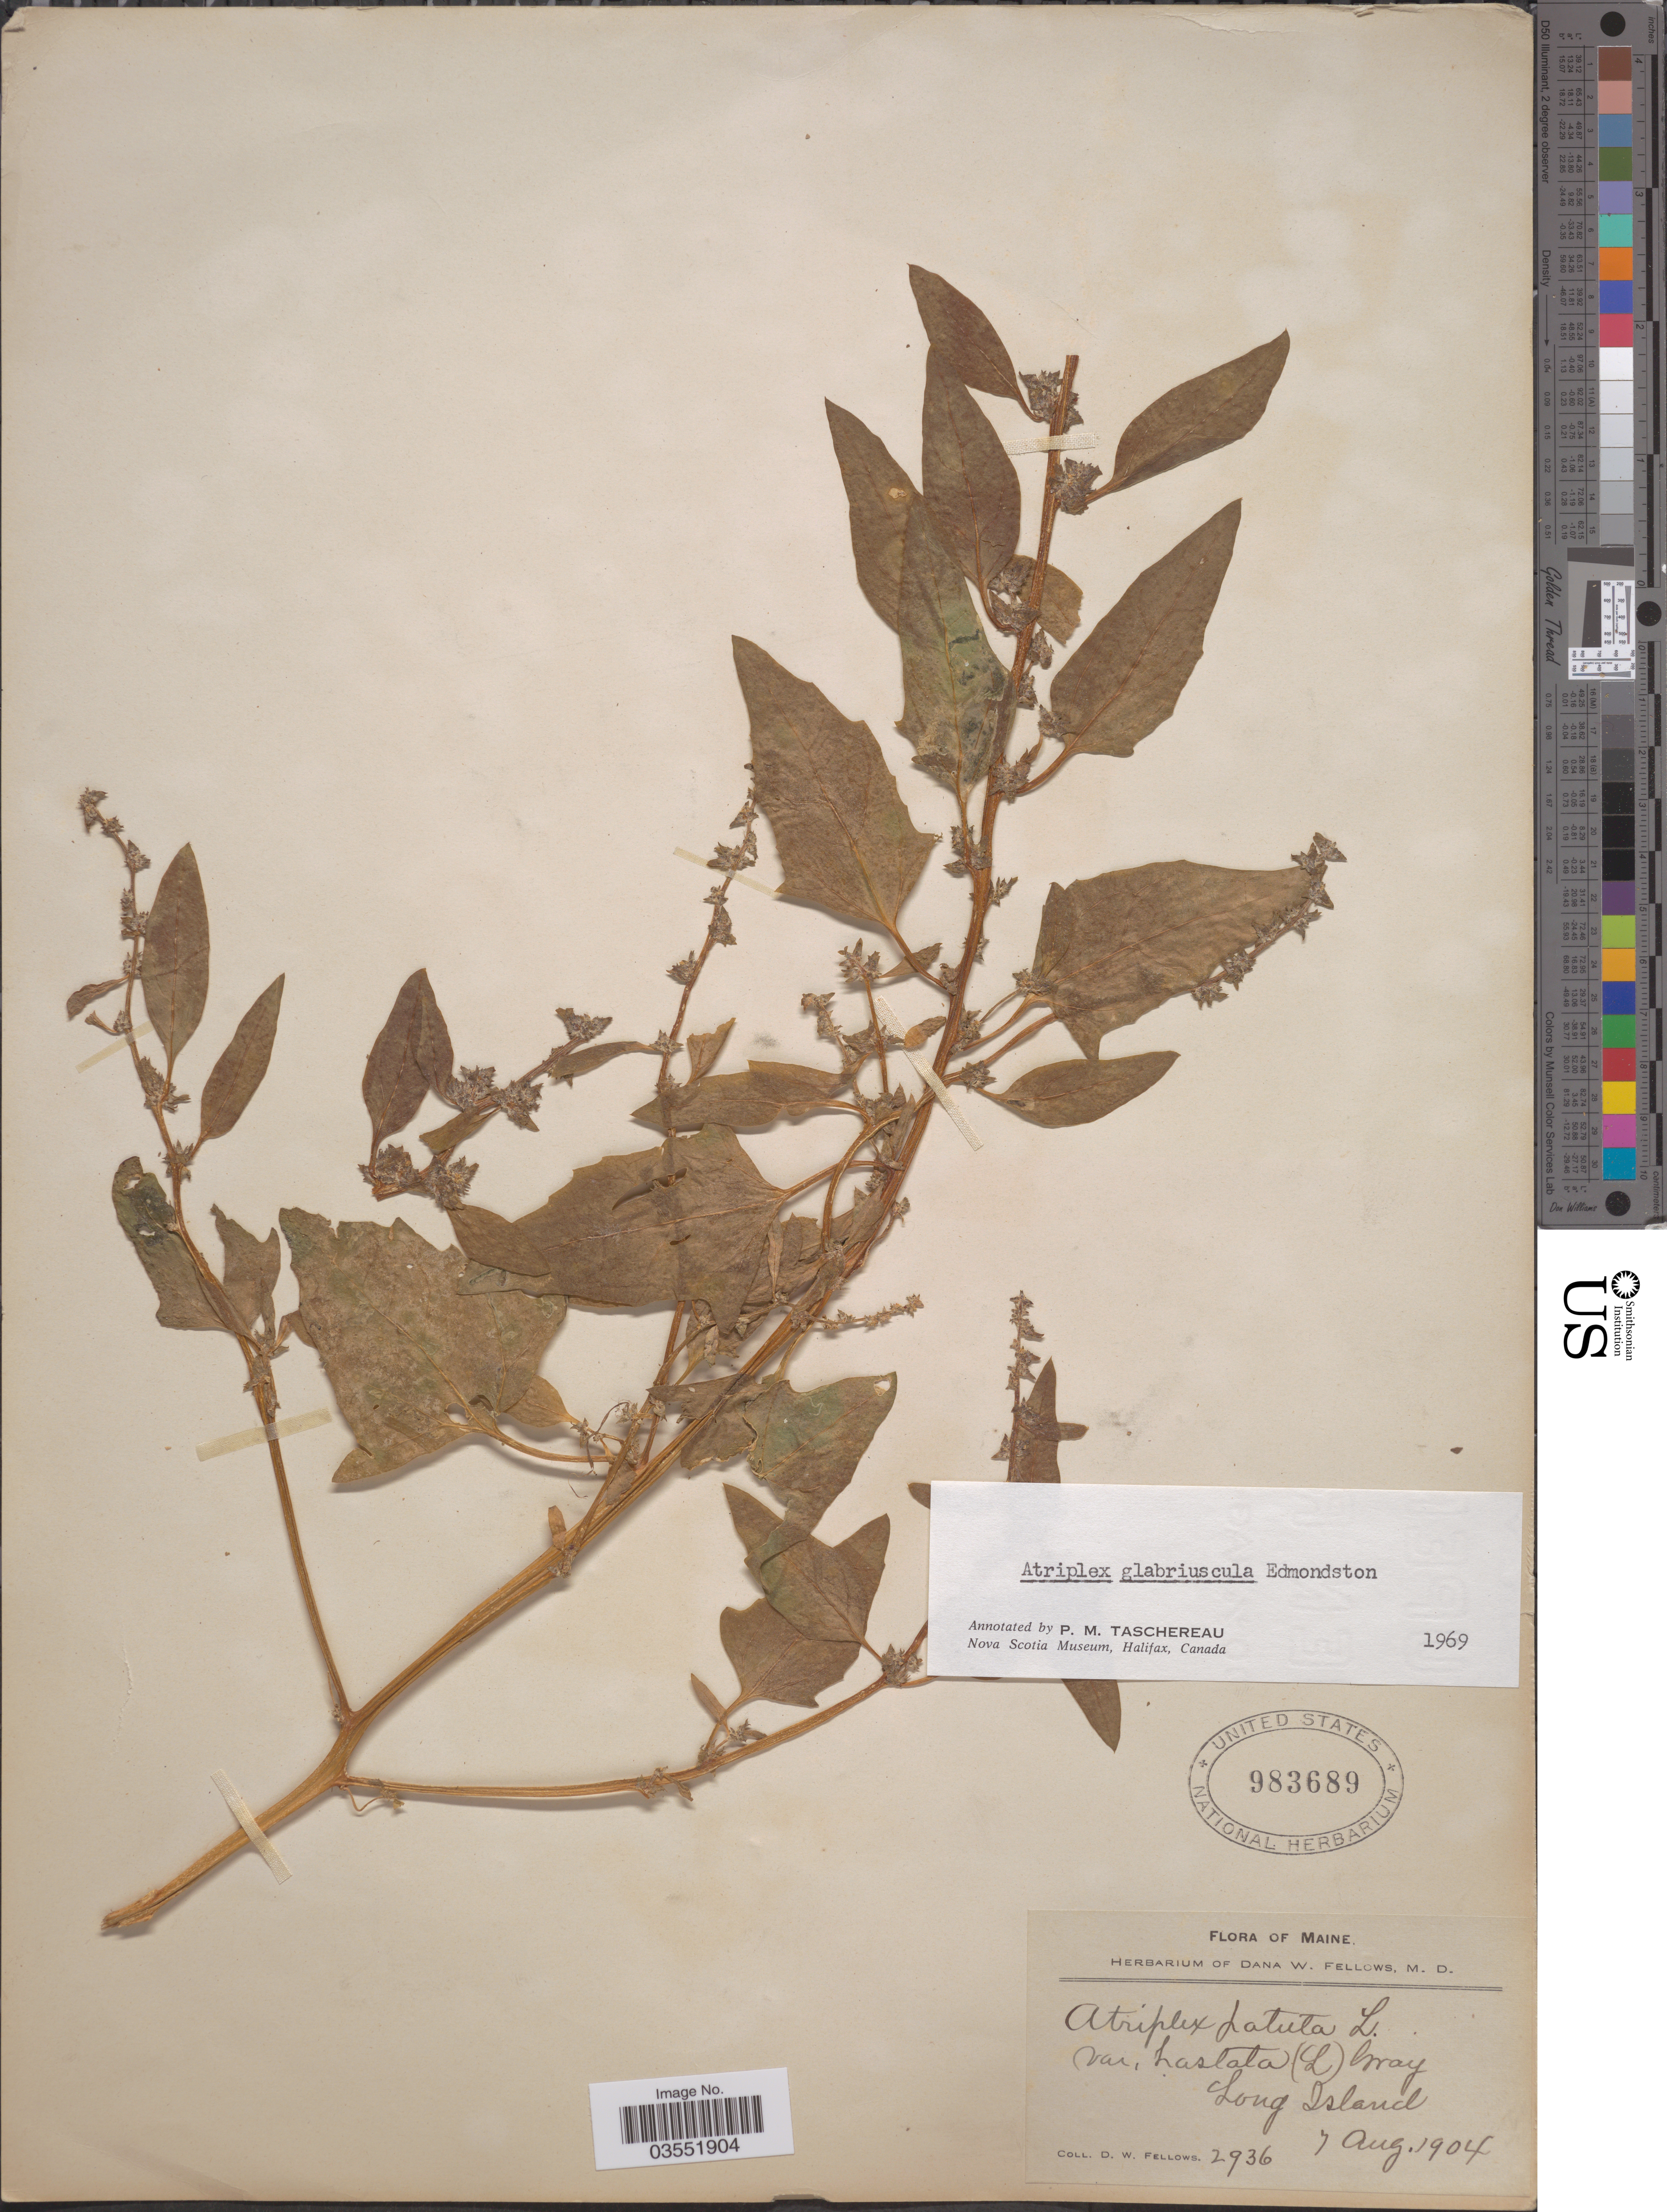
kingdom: Plantae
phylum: Tracheophyta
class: Magnoliopsida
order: Caryophyllales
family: Amaranthaceae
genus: Atriplex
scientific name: Atriplex glabriuscula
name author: Edmondston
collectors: D. W. Fellows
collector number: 2936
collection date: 1904-08-07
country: United States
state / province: Maine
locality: Long Island.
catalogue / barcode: US 983689